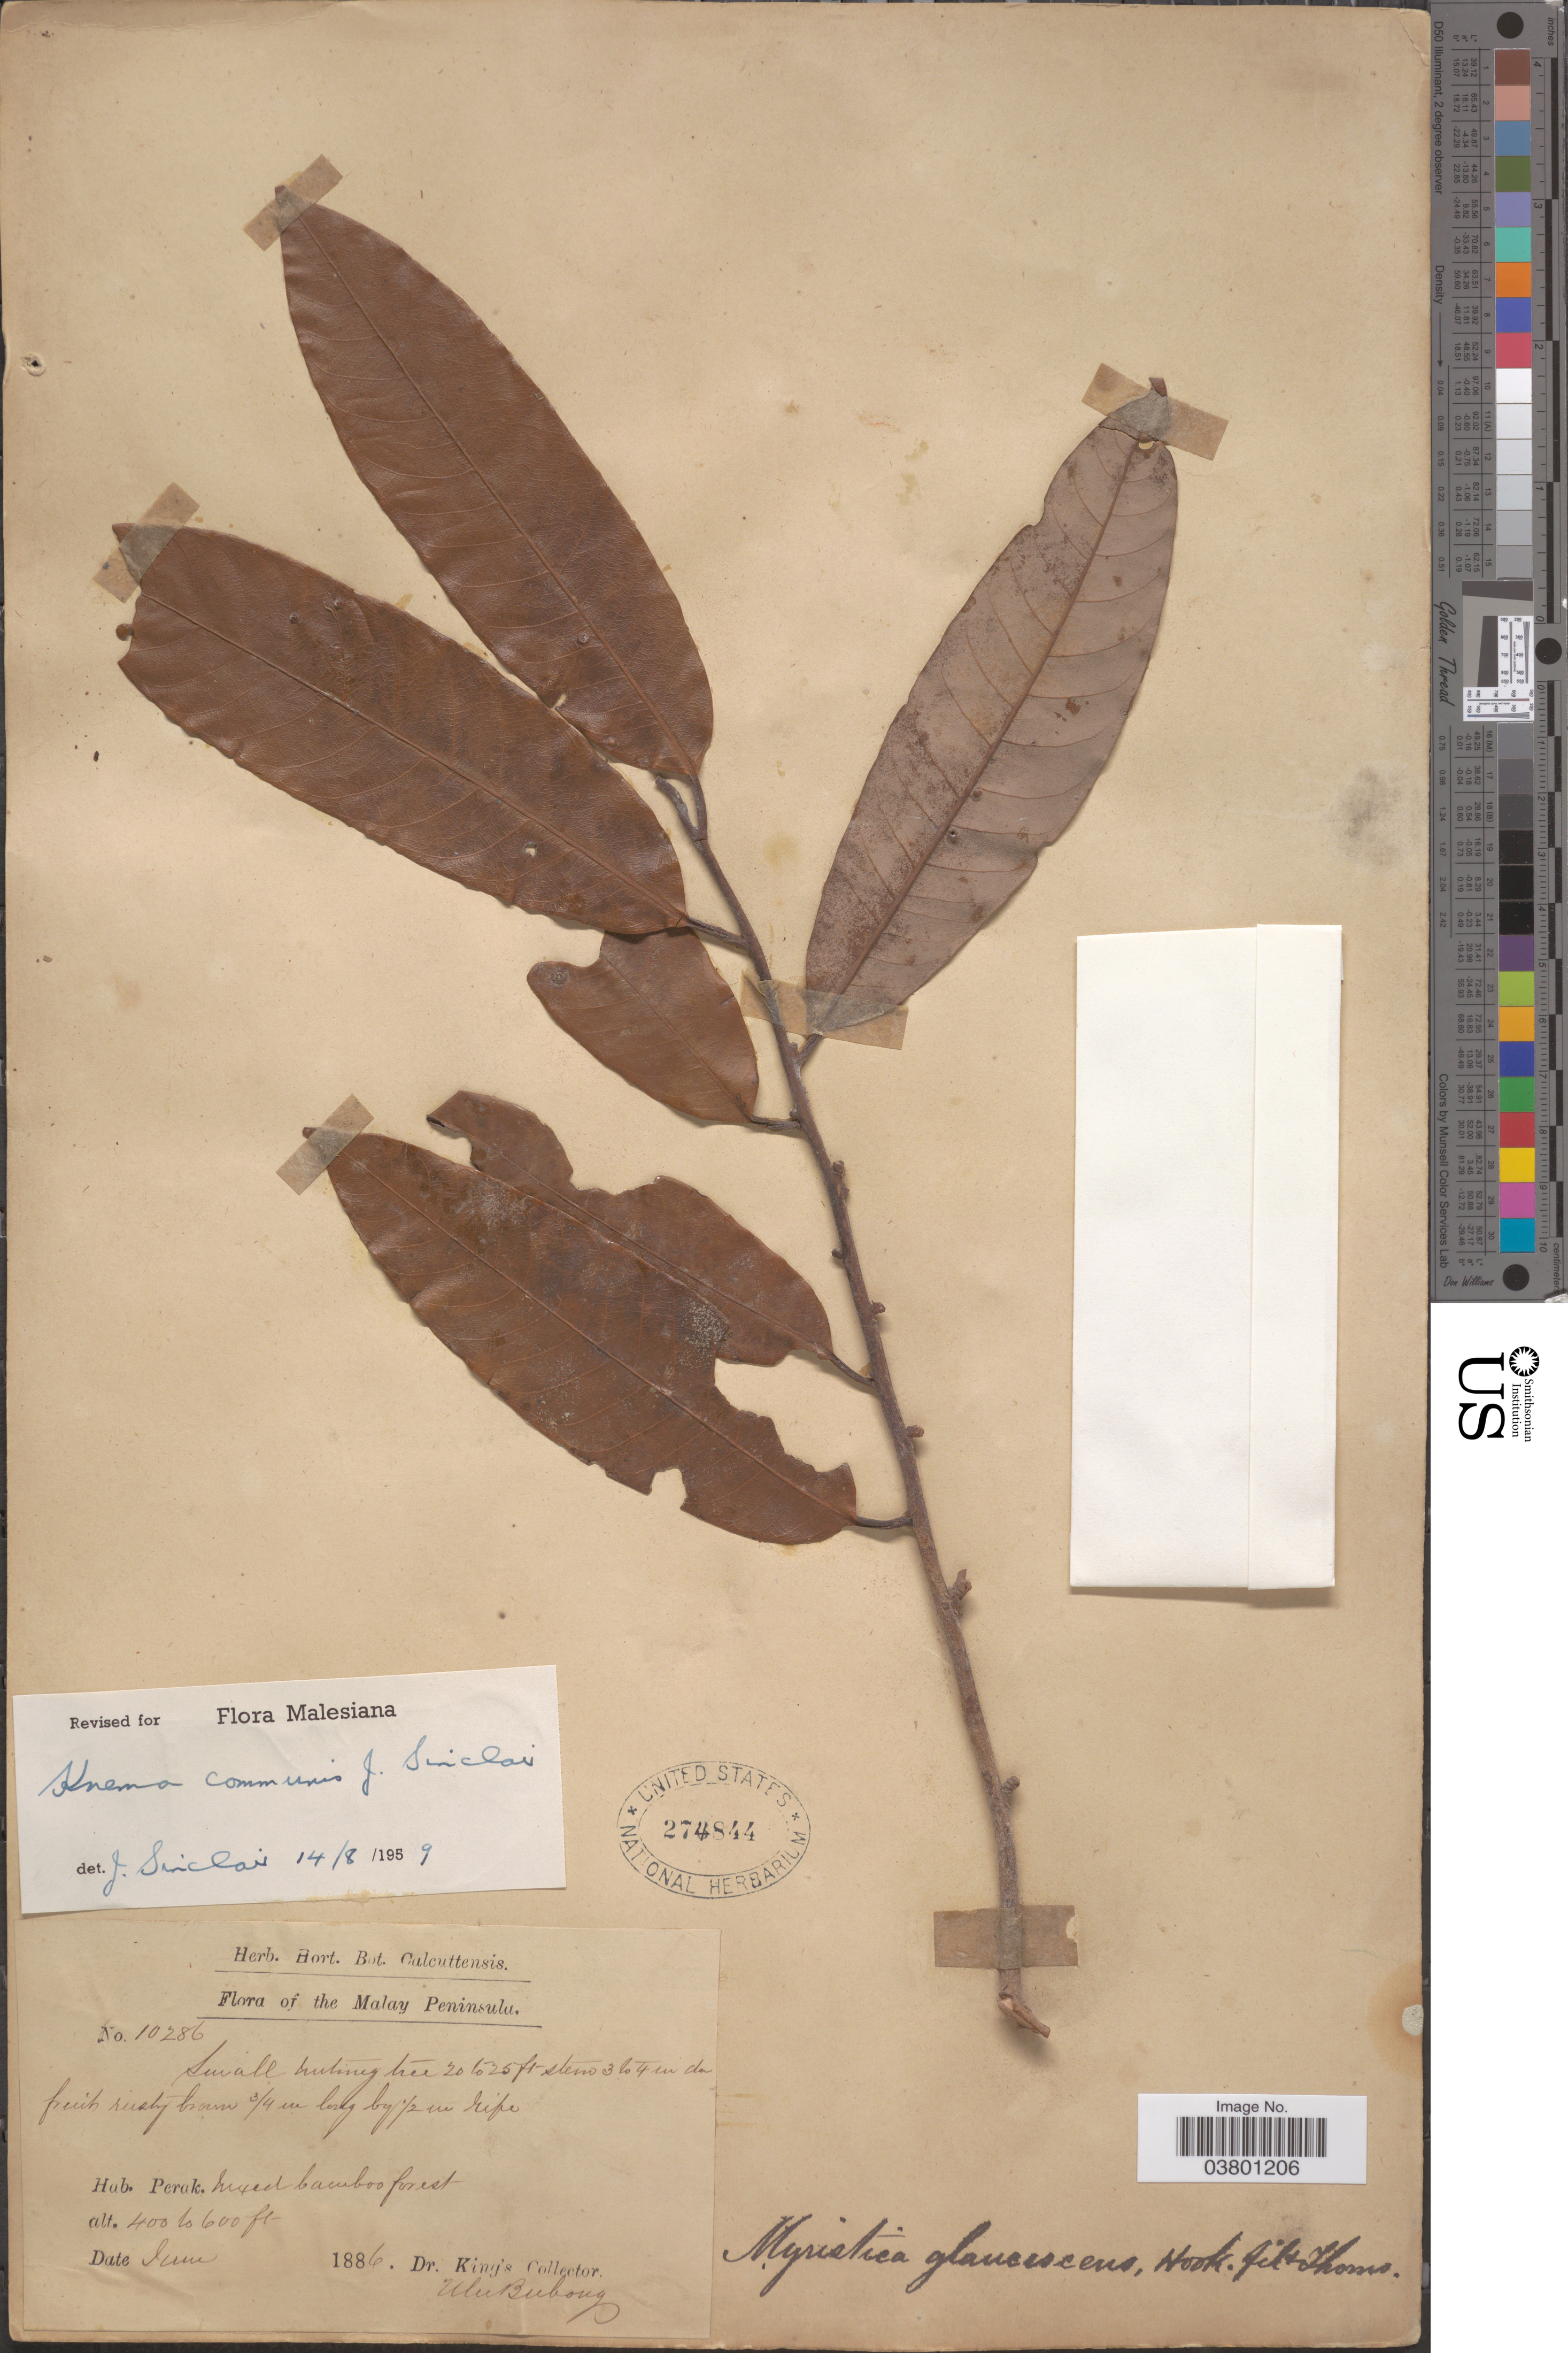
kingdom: Plantae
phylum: Tracheophyta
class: Magnoliopsida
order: Magnoliales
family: Myristicaceae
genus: Knema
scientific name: Knema communis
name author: J. Sinclair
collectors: Dr. King's collector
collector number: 10286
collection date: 1886-06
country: Malaysia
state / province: Perak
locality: The Malay Peninsula.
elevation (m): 122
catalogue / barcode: US 274844